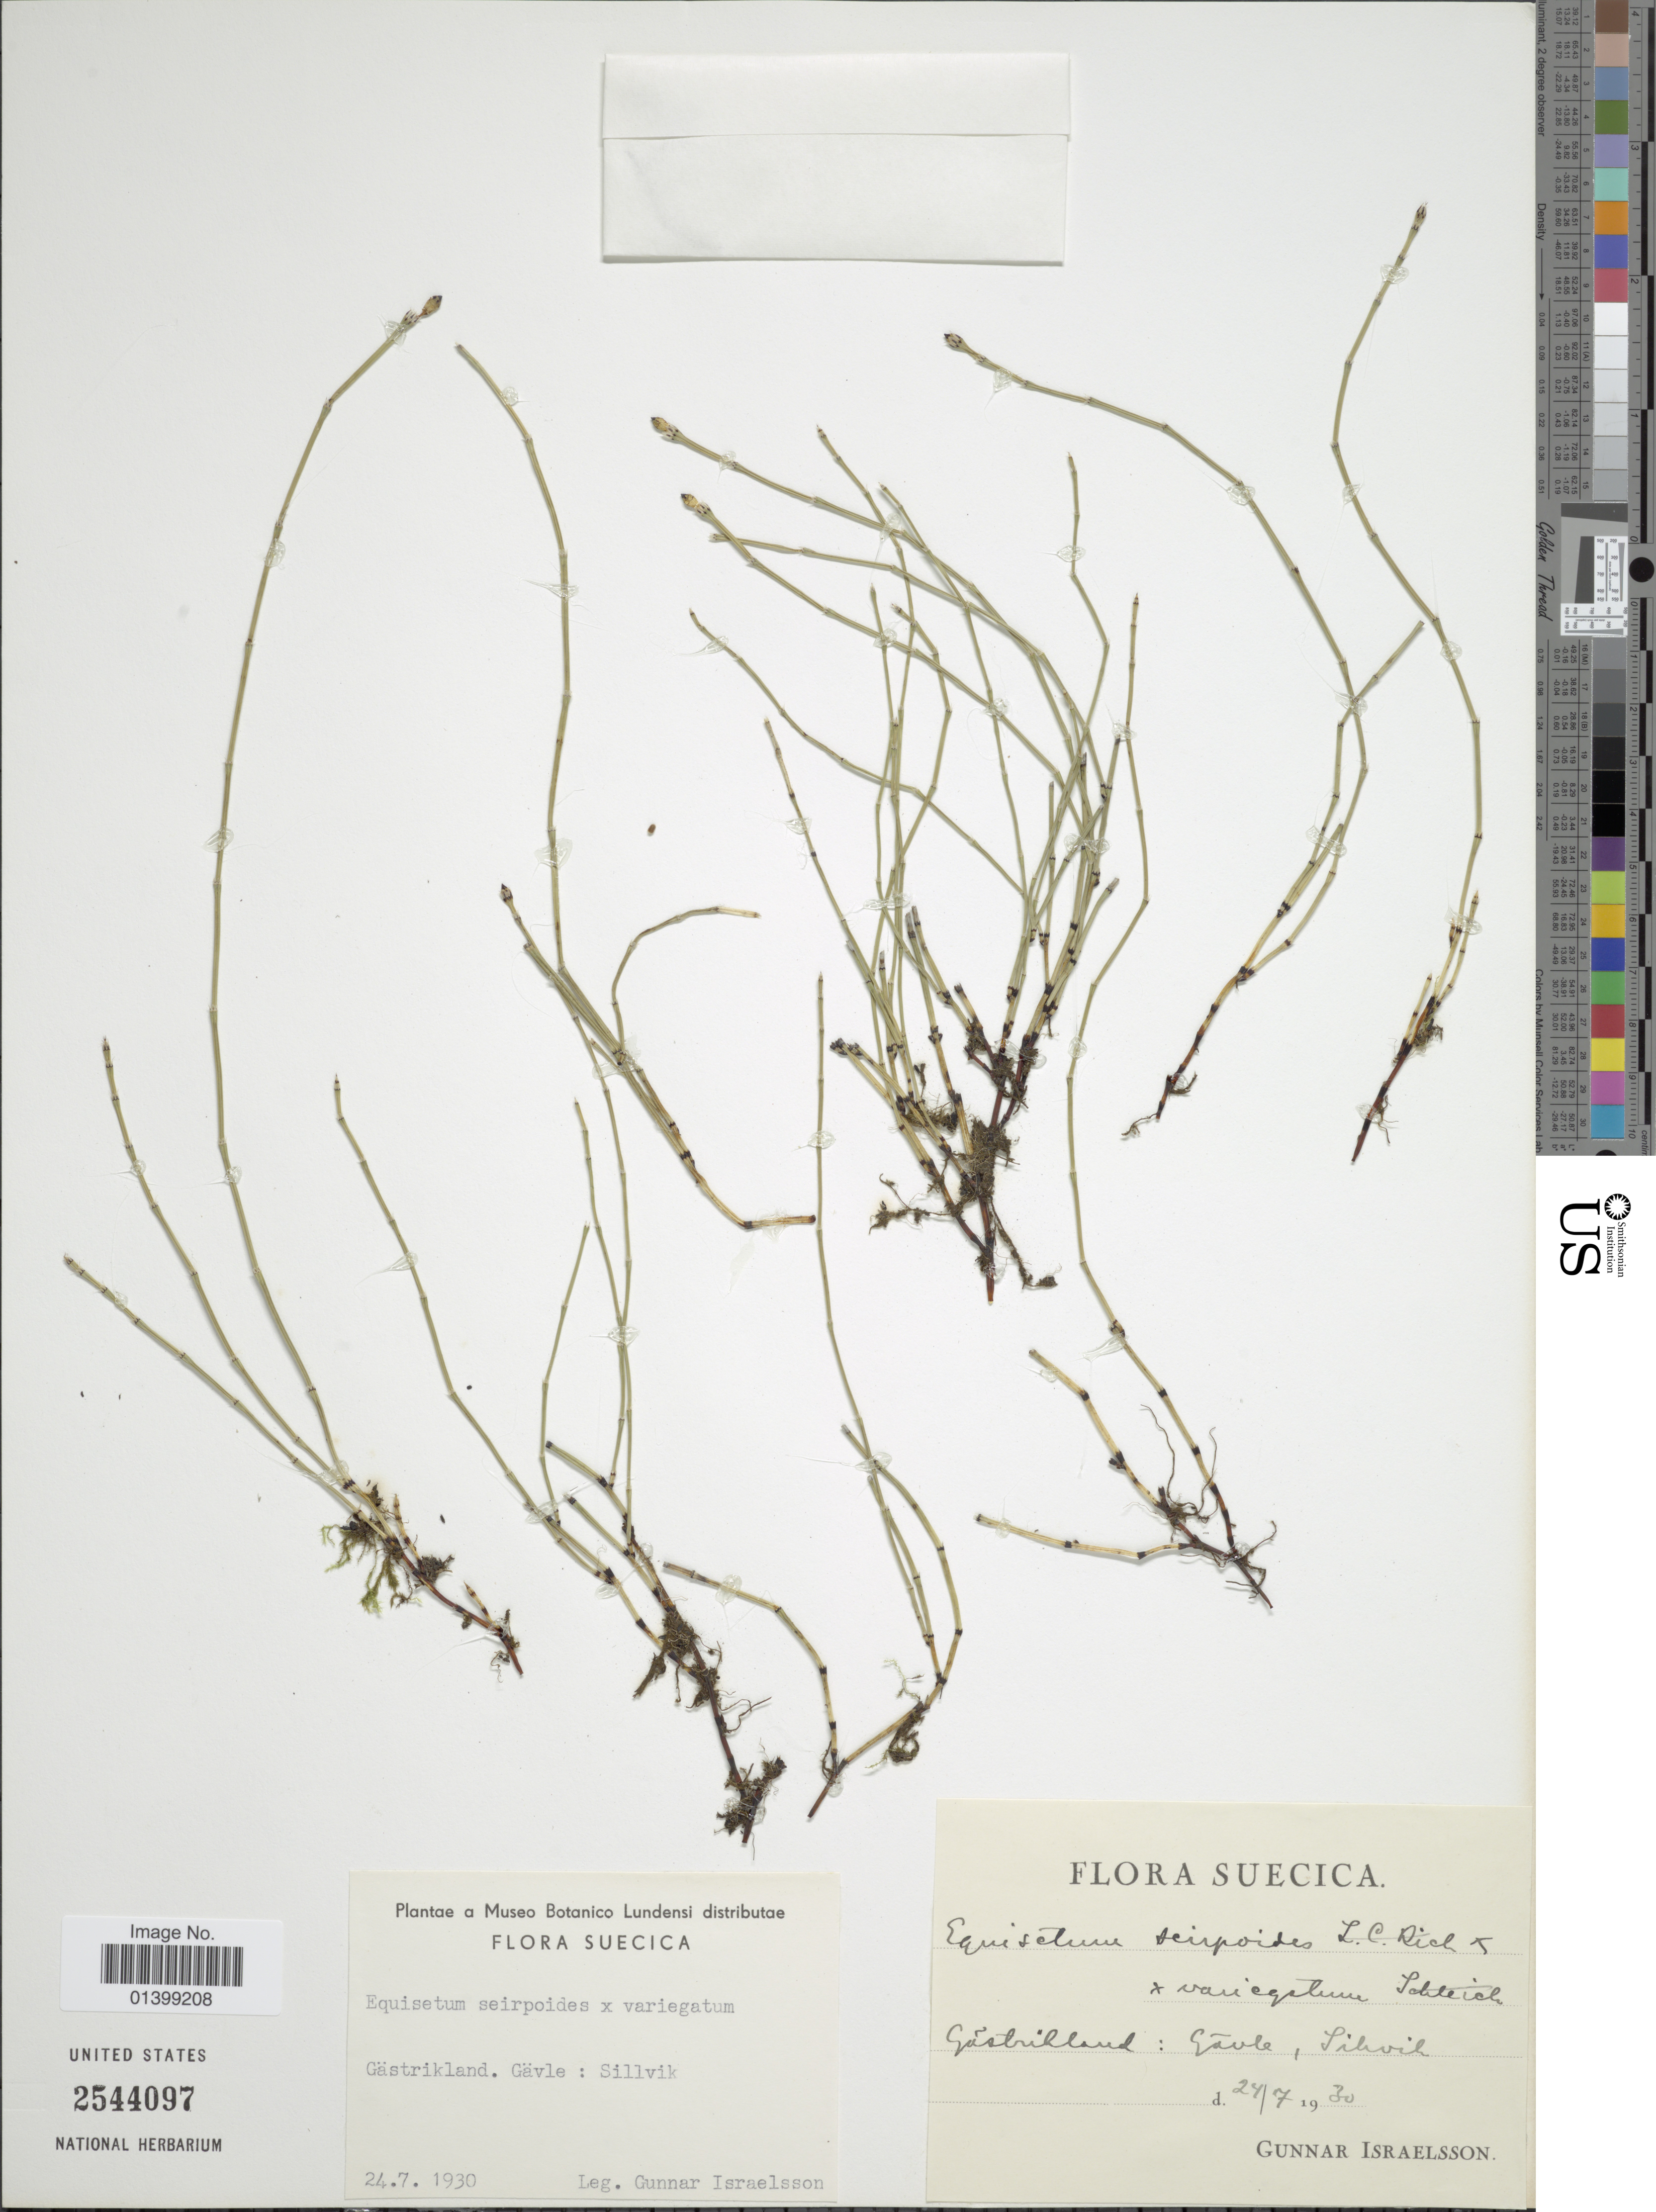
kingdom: Plantae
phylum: Tracheophyta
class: Polypodiopsida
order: Equisetales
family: Equisetaceae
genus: Equisetum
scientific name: Equisetum scirpoides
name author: Michx.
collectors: G. Israelsson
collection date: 1930-07-24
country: Sweden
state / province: Gavleborg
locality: Gästrikland, Gävle: Sillvik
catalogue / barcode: US 2544097